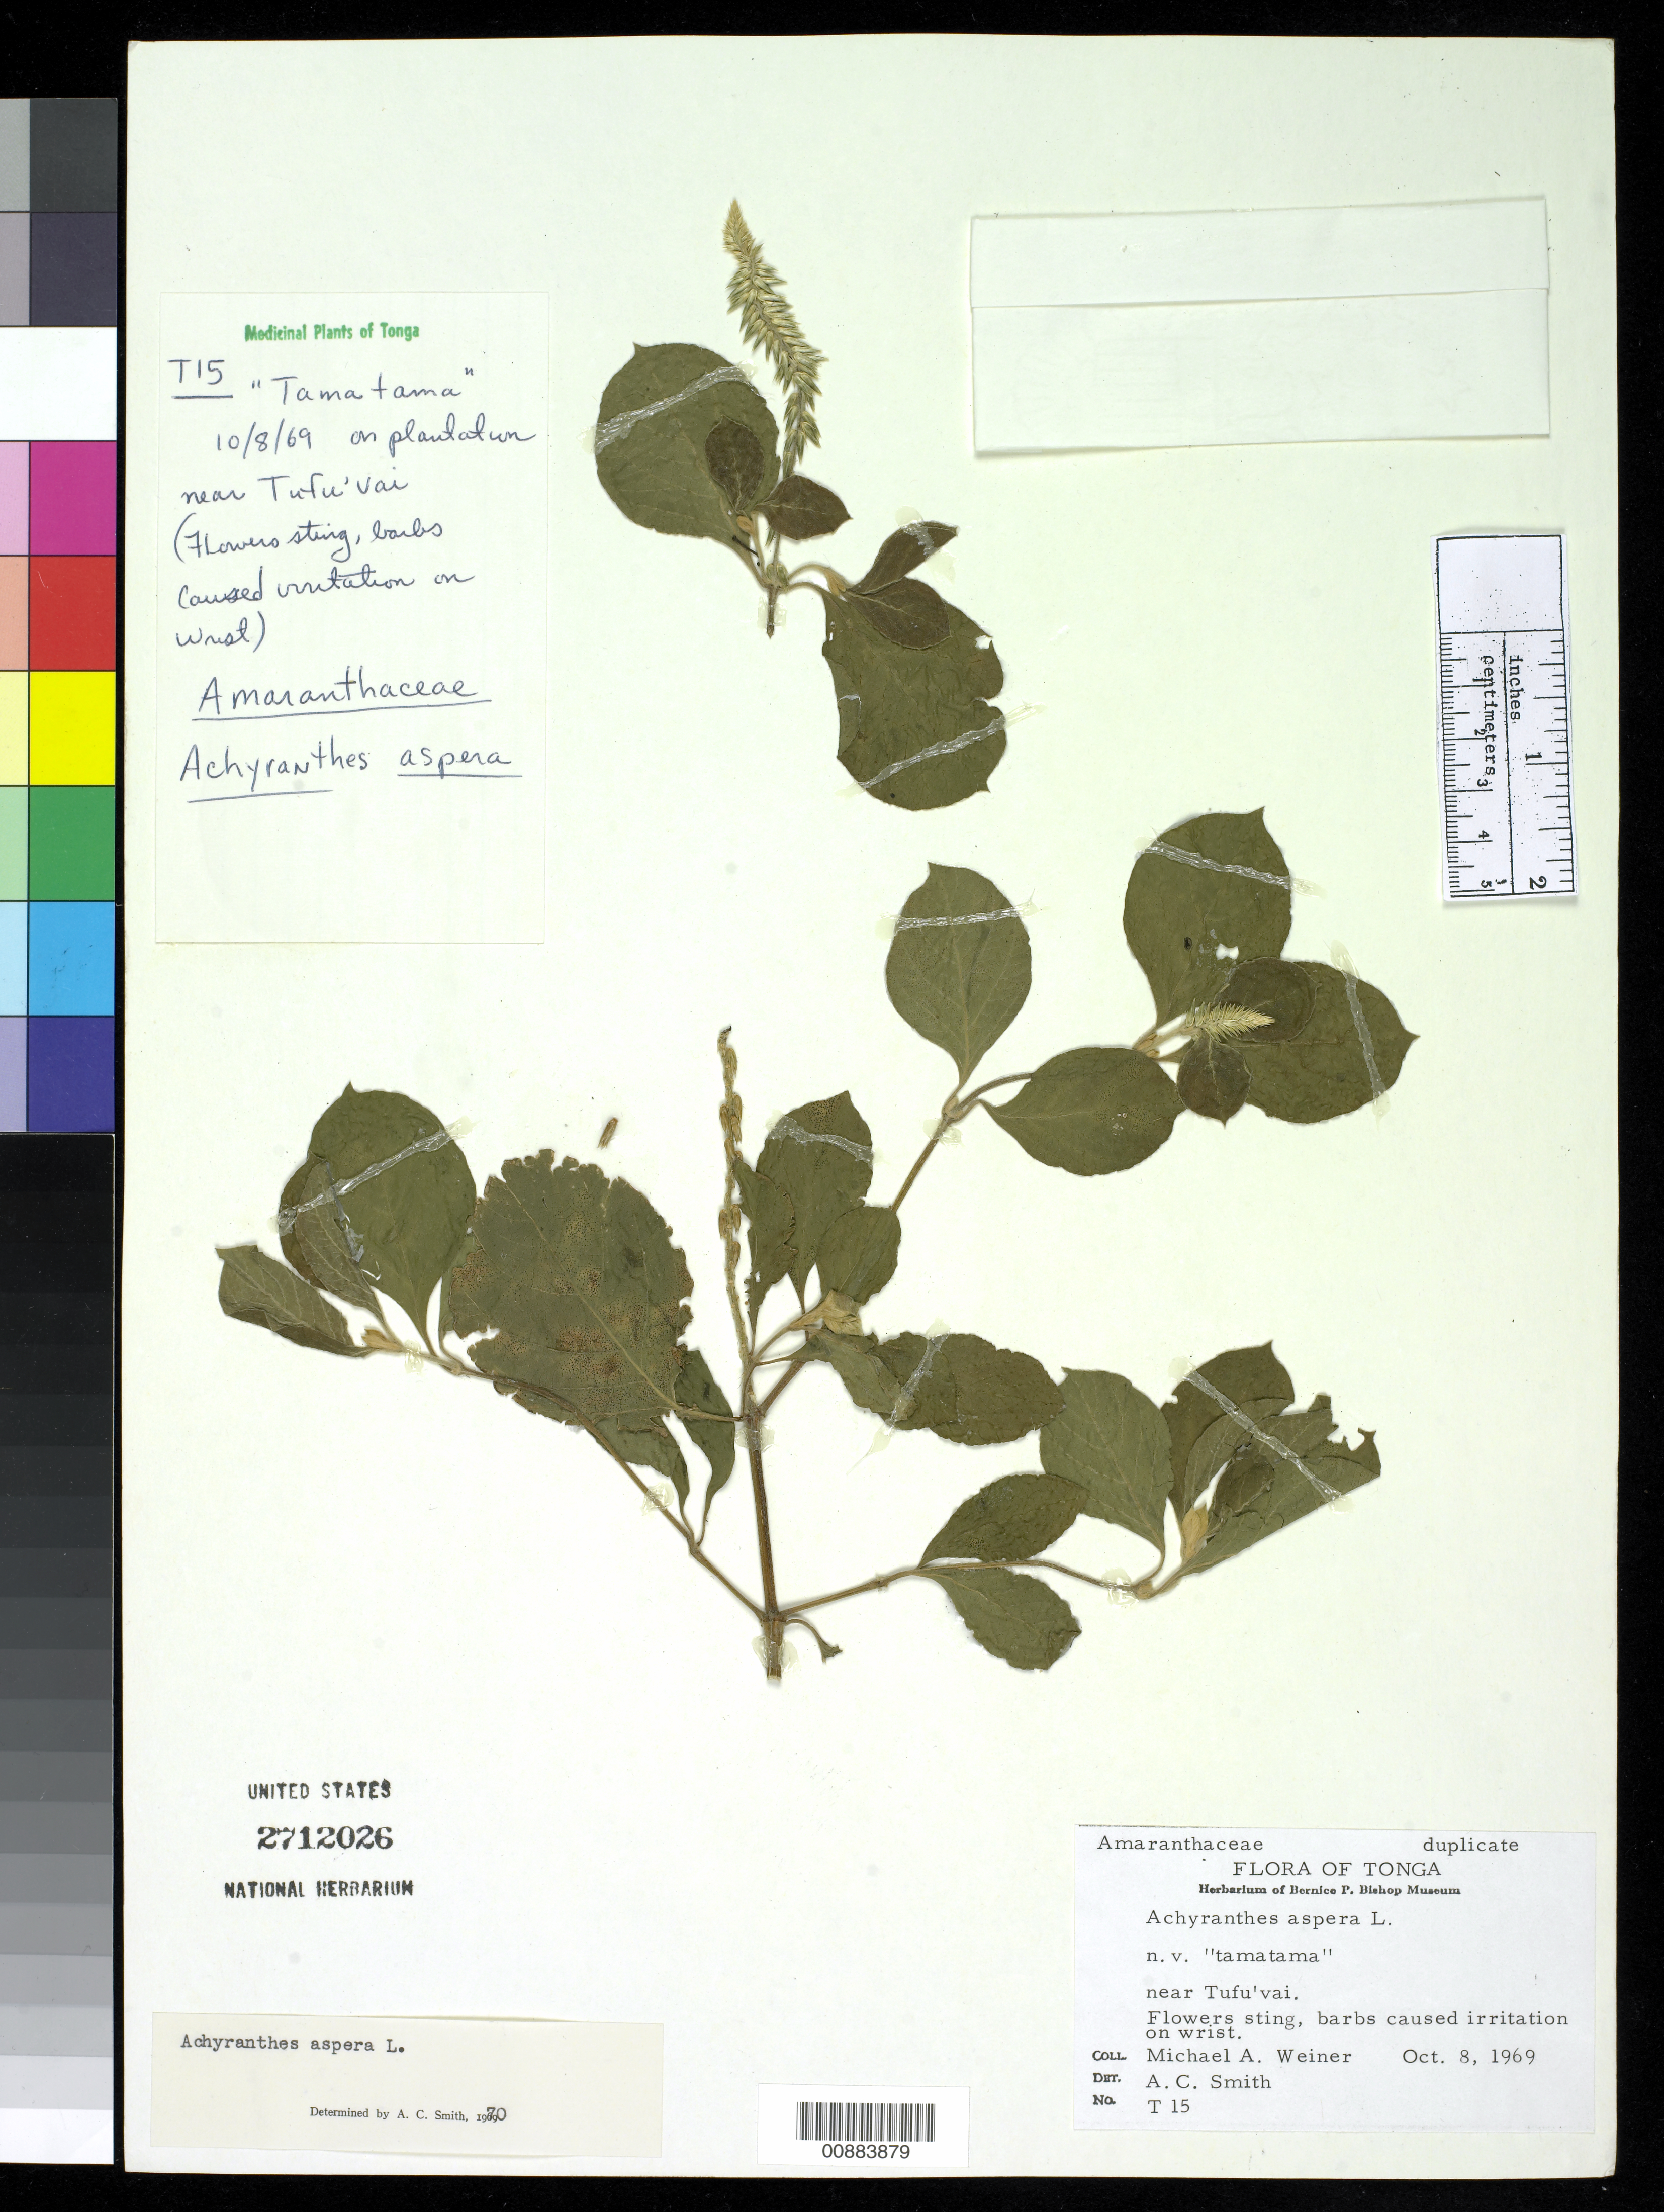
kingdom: Plantae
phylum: Tracheophyta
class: Magnoliopsida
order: Caryophyllales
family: Amaranthaceae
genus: Achyranthes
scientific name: Achyranthes aspera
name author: L.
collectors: M. Weiner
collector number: T 15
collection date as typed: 08 Oct 1969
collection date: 1969-10-08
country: Tonga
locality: Near Tufu'vai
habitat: on plantation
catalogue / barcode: US 2712026